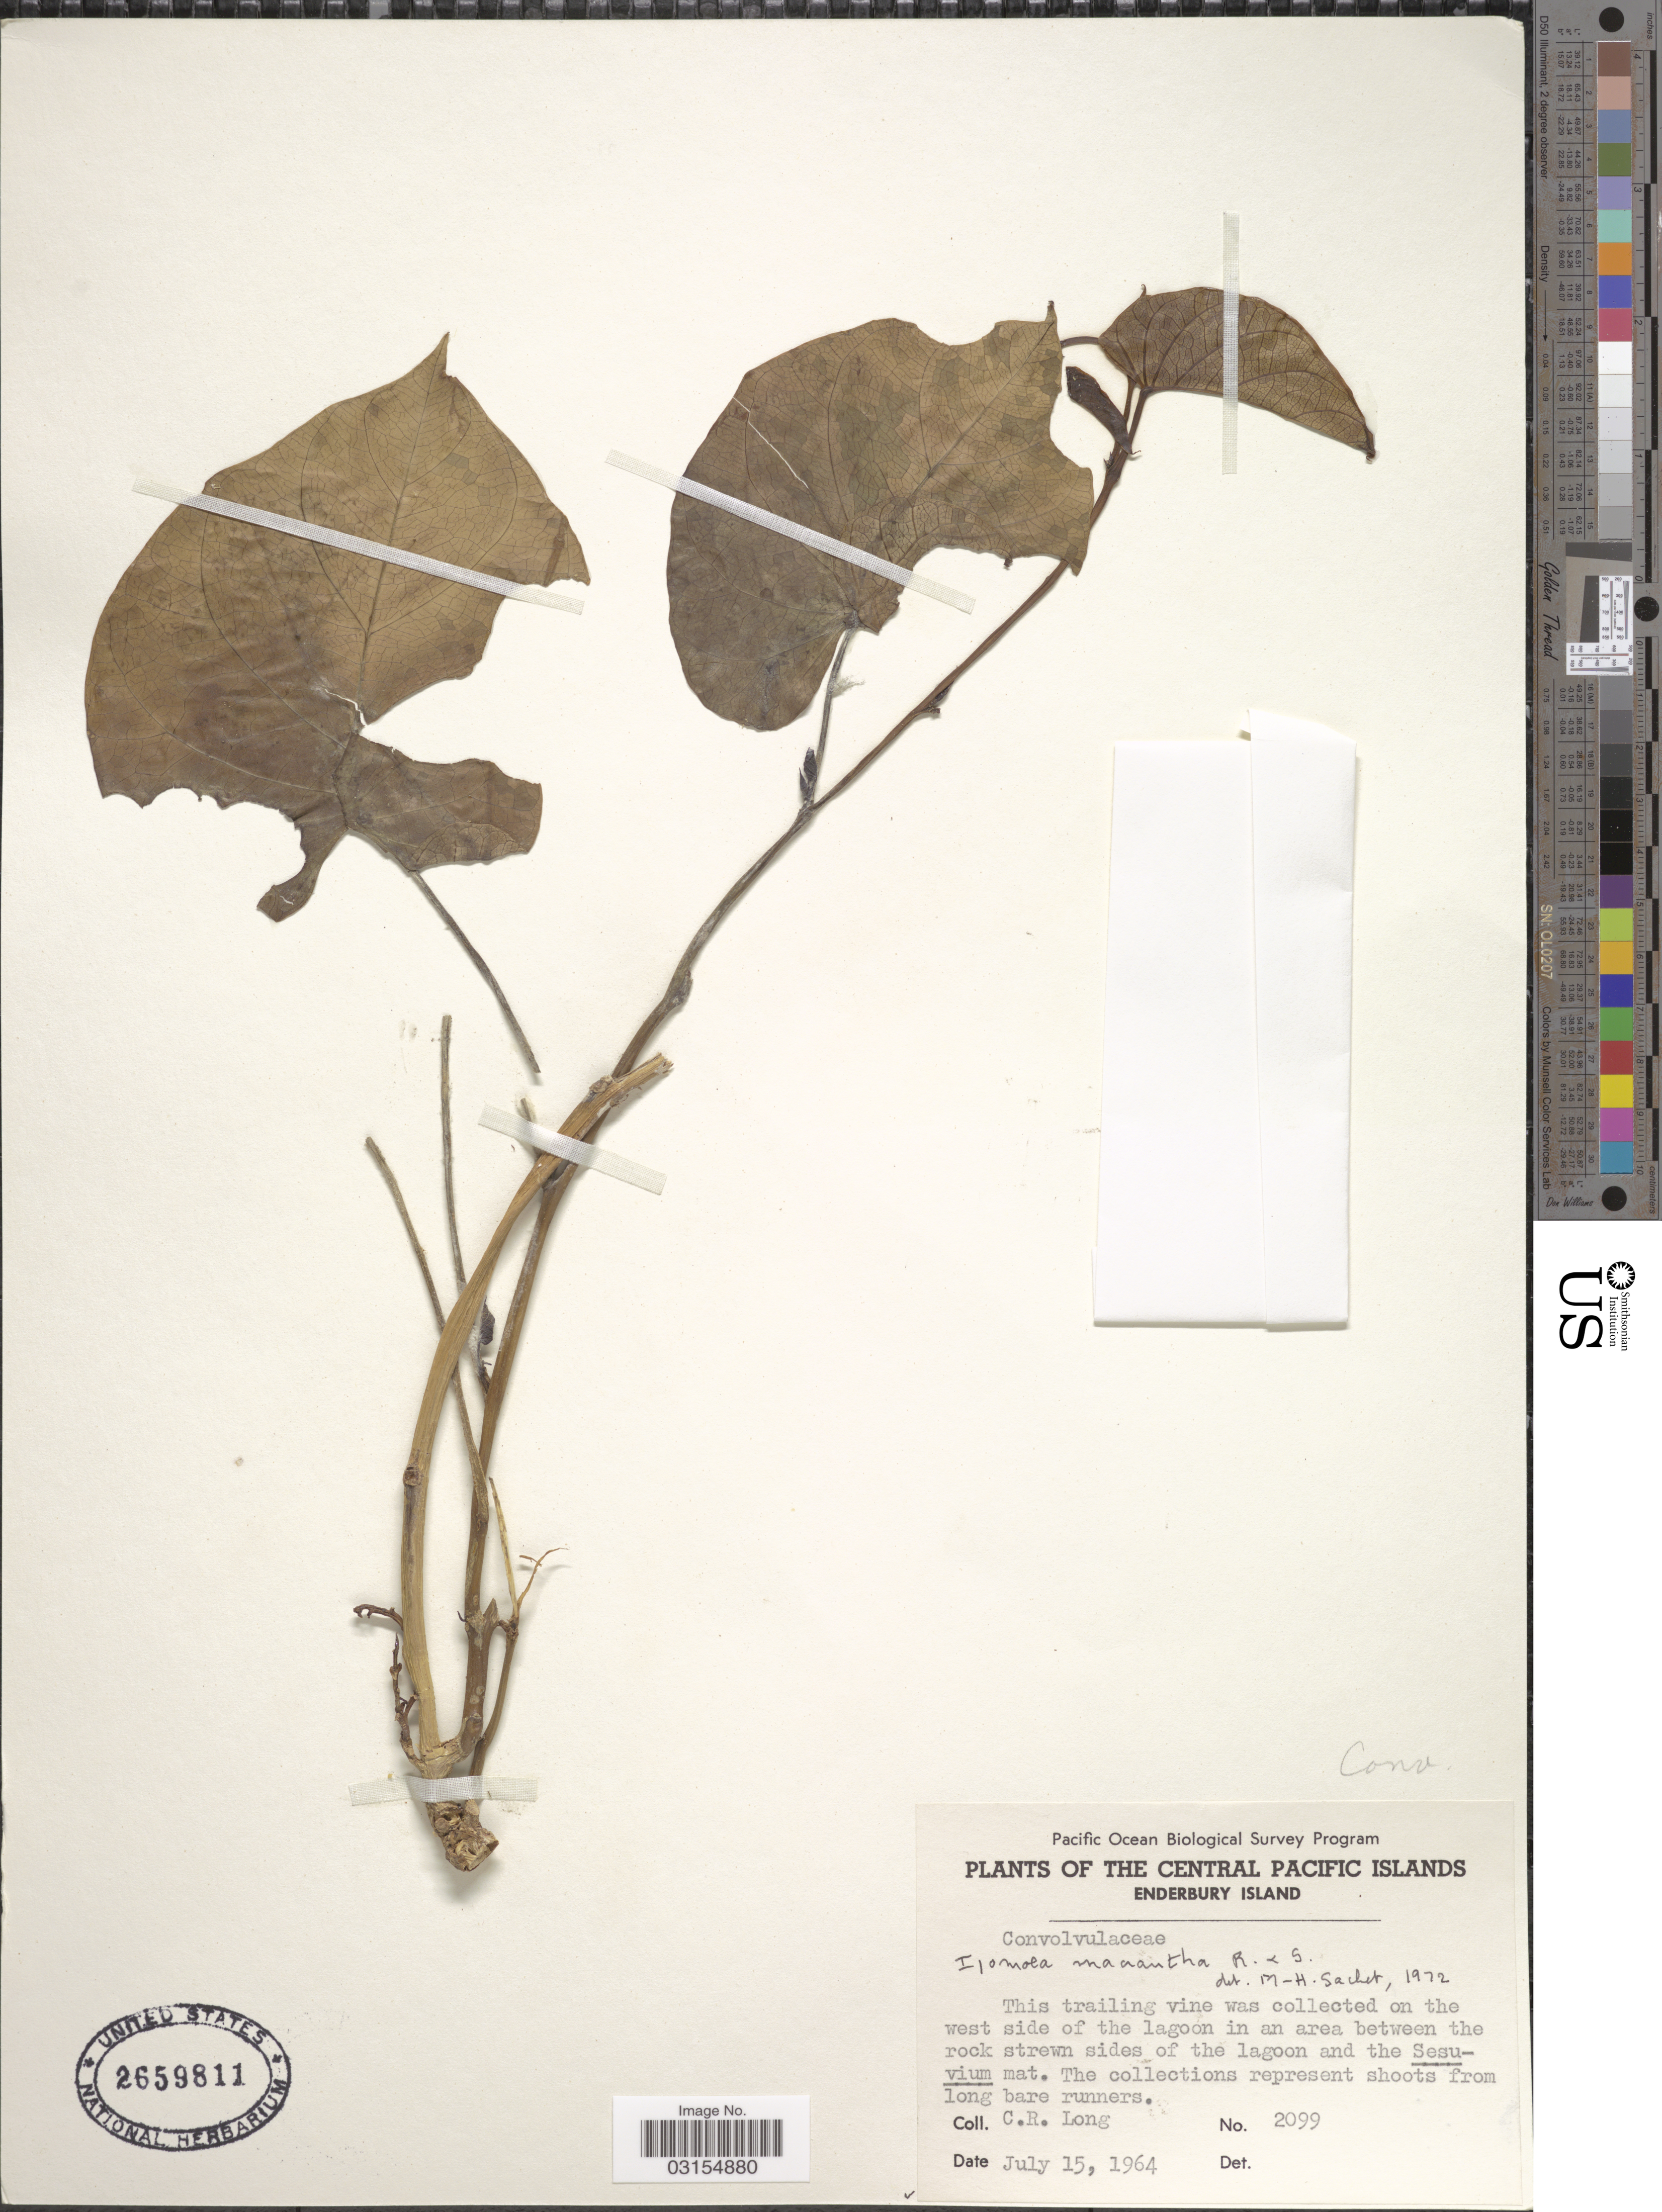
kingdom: Plantae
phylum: Tracheophyta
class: Magnoliopsida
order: Solanales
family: Convolvulaceae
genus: Ipomoea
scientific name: Ipomoea violacea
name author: L.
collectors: C. R. Long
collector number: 2099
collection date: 1964-07-15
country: Kiribati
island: Enderbury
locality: The Central Pacific Islands. Enderbury Island. This trailing vine was collected on the west side of the lagoon in an area between the rock strewn sides of the lagoon and the Sesuvium mat.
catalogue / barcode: US 2659811